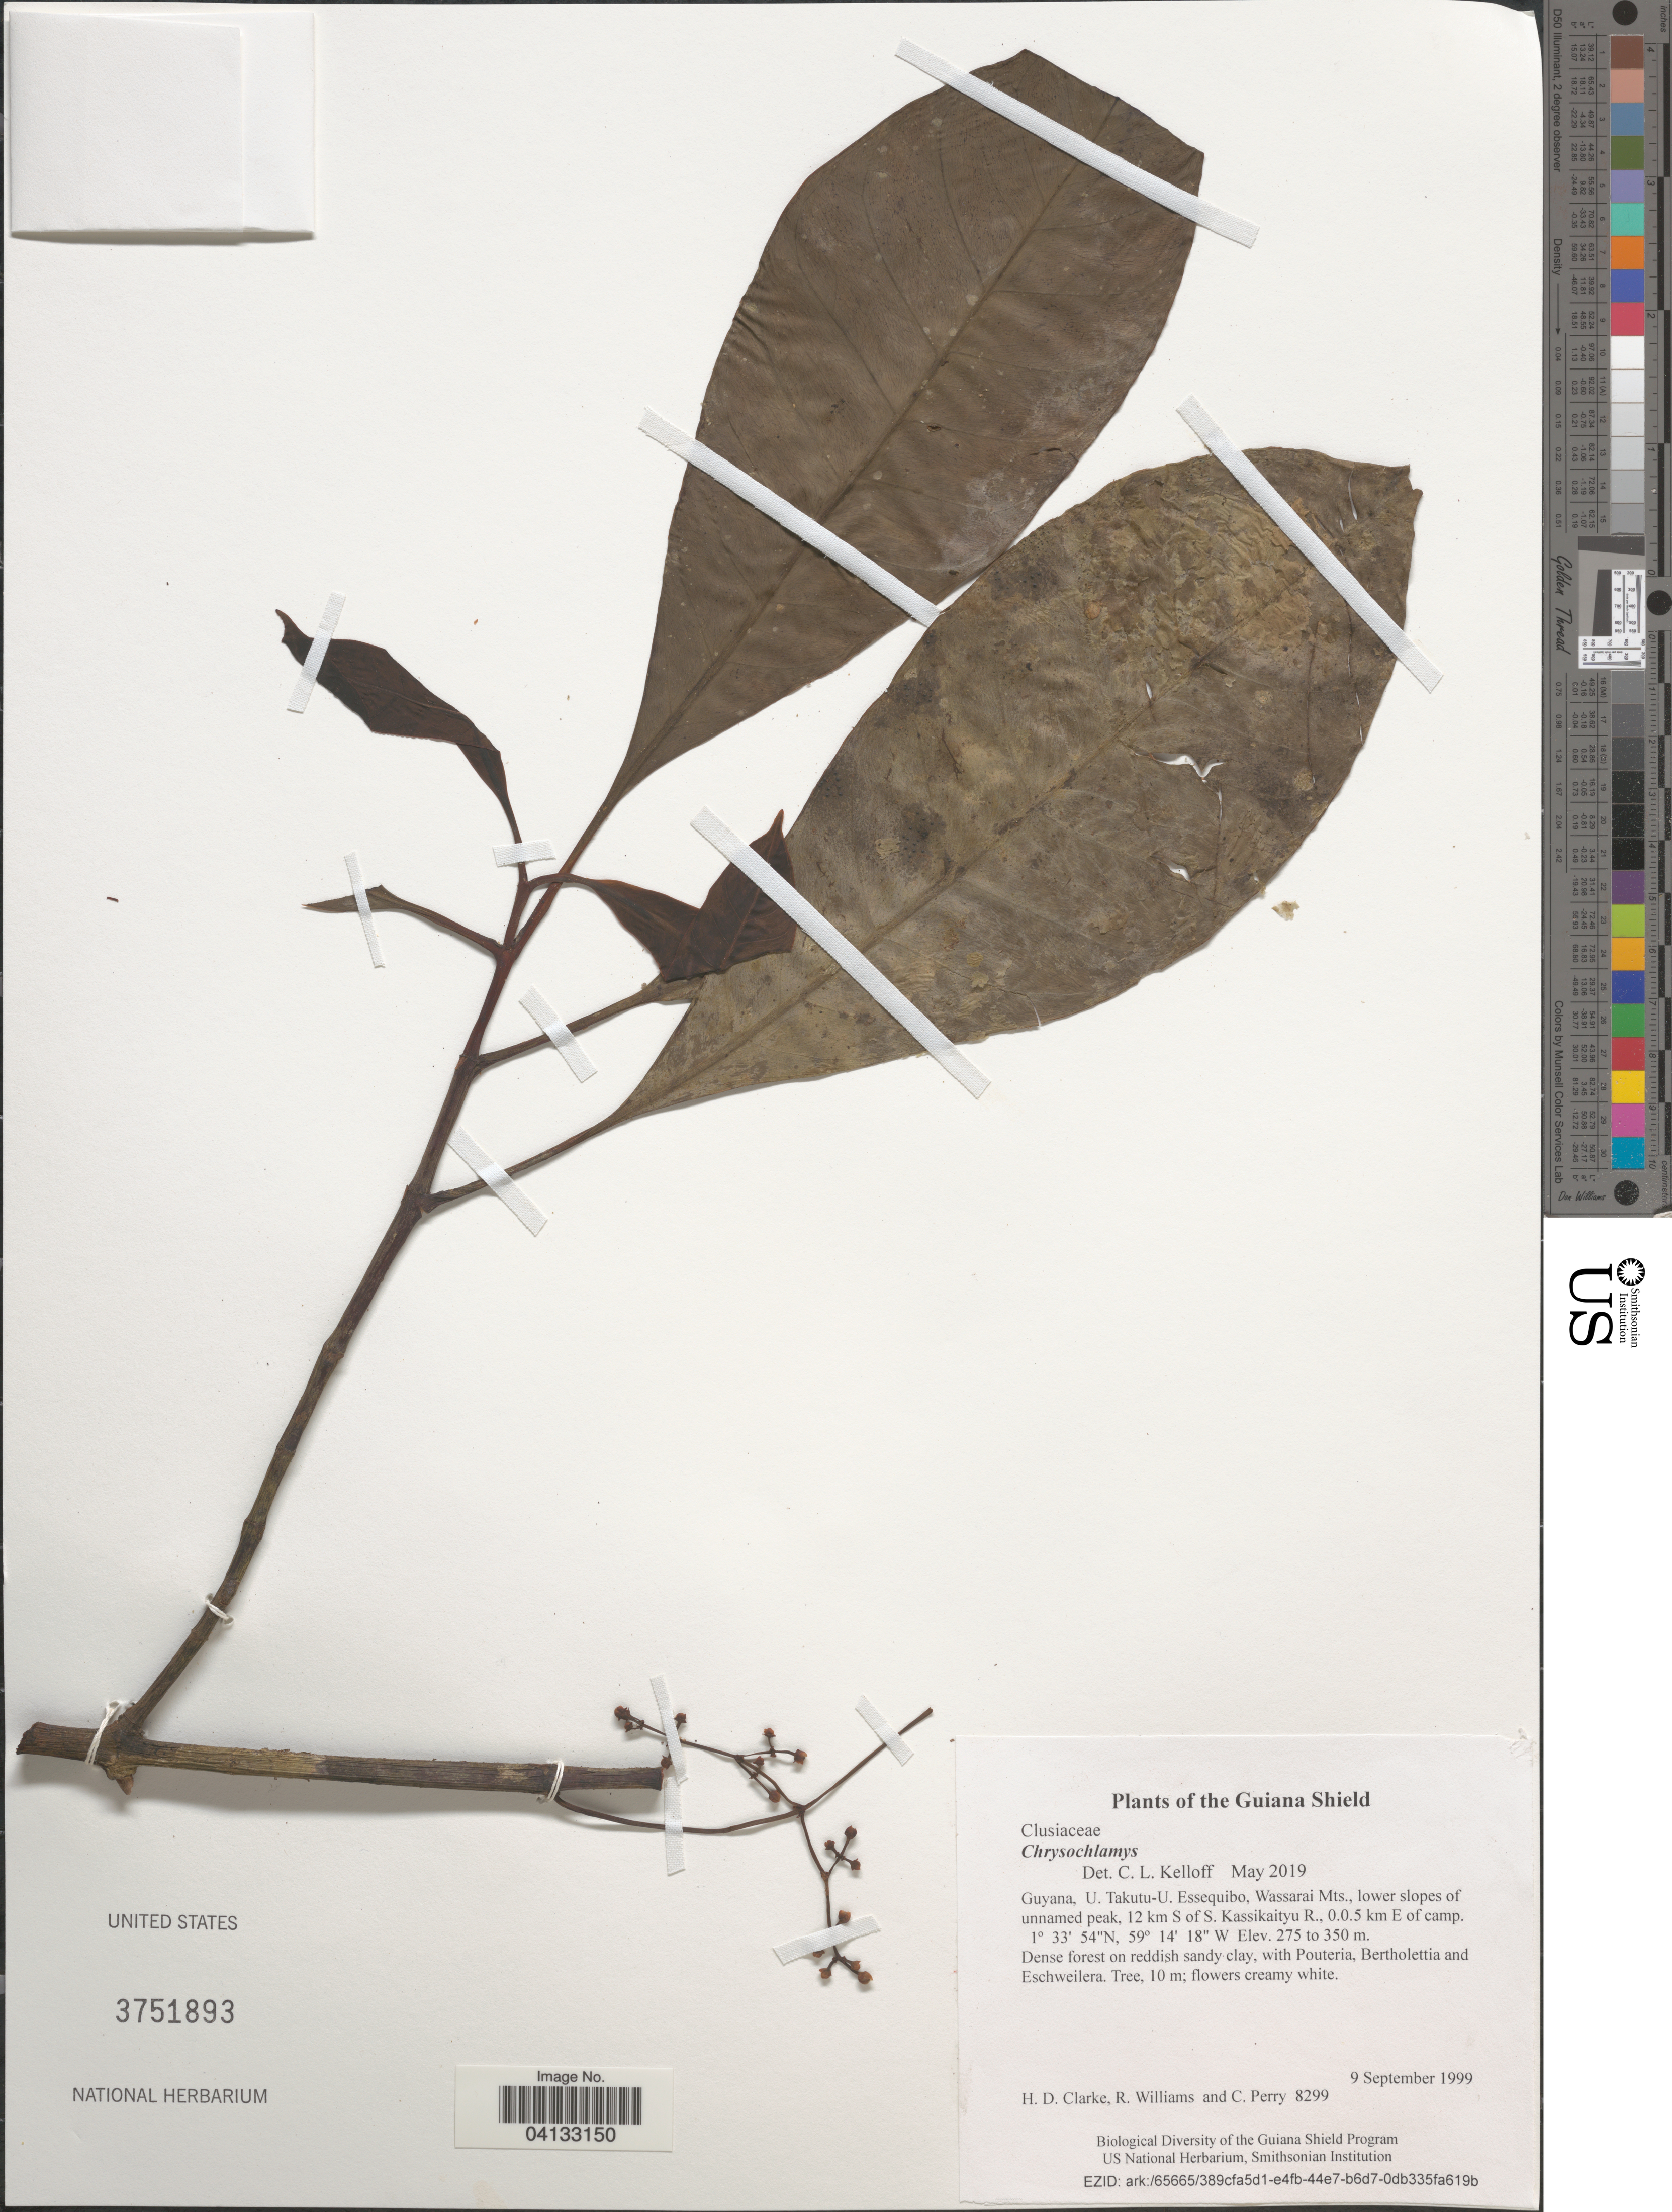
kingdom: Plantae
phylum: Tracheophyta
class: Magnoliopsida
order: Malpighiales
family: Clusiaceae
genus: Chrysochlamys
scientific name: Chrysochlamys sp.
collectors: H. D. Clarke, R. Williams & C. Perry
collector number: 8299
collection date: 1999-09-09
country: Guyana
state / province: U. Takutu-U. Essequibo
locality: Guiana Shield. Wassarai Mts., lower slopes of unnamed peak, 12 km S of S. Kassikaityu R., 0.0.5 km E of camp.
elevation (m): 275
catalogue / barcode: US 3751893